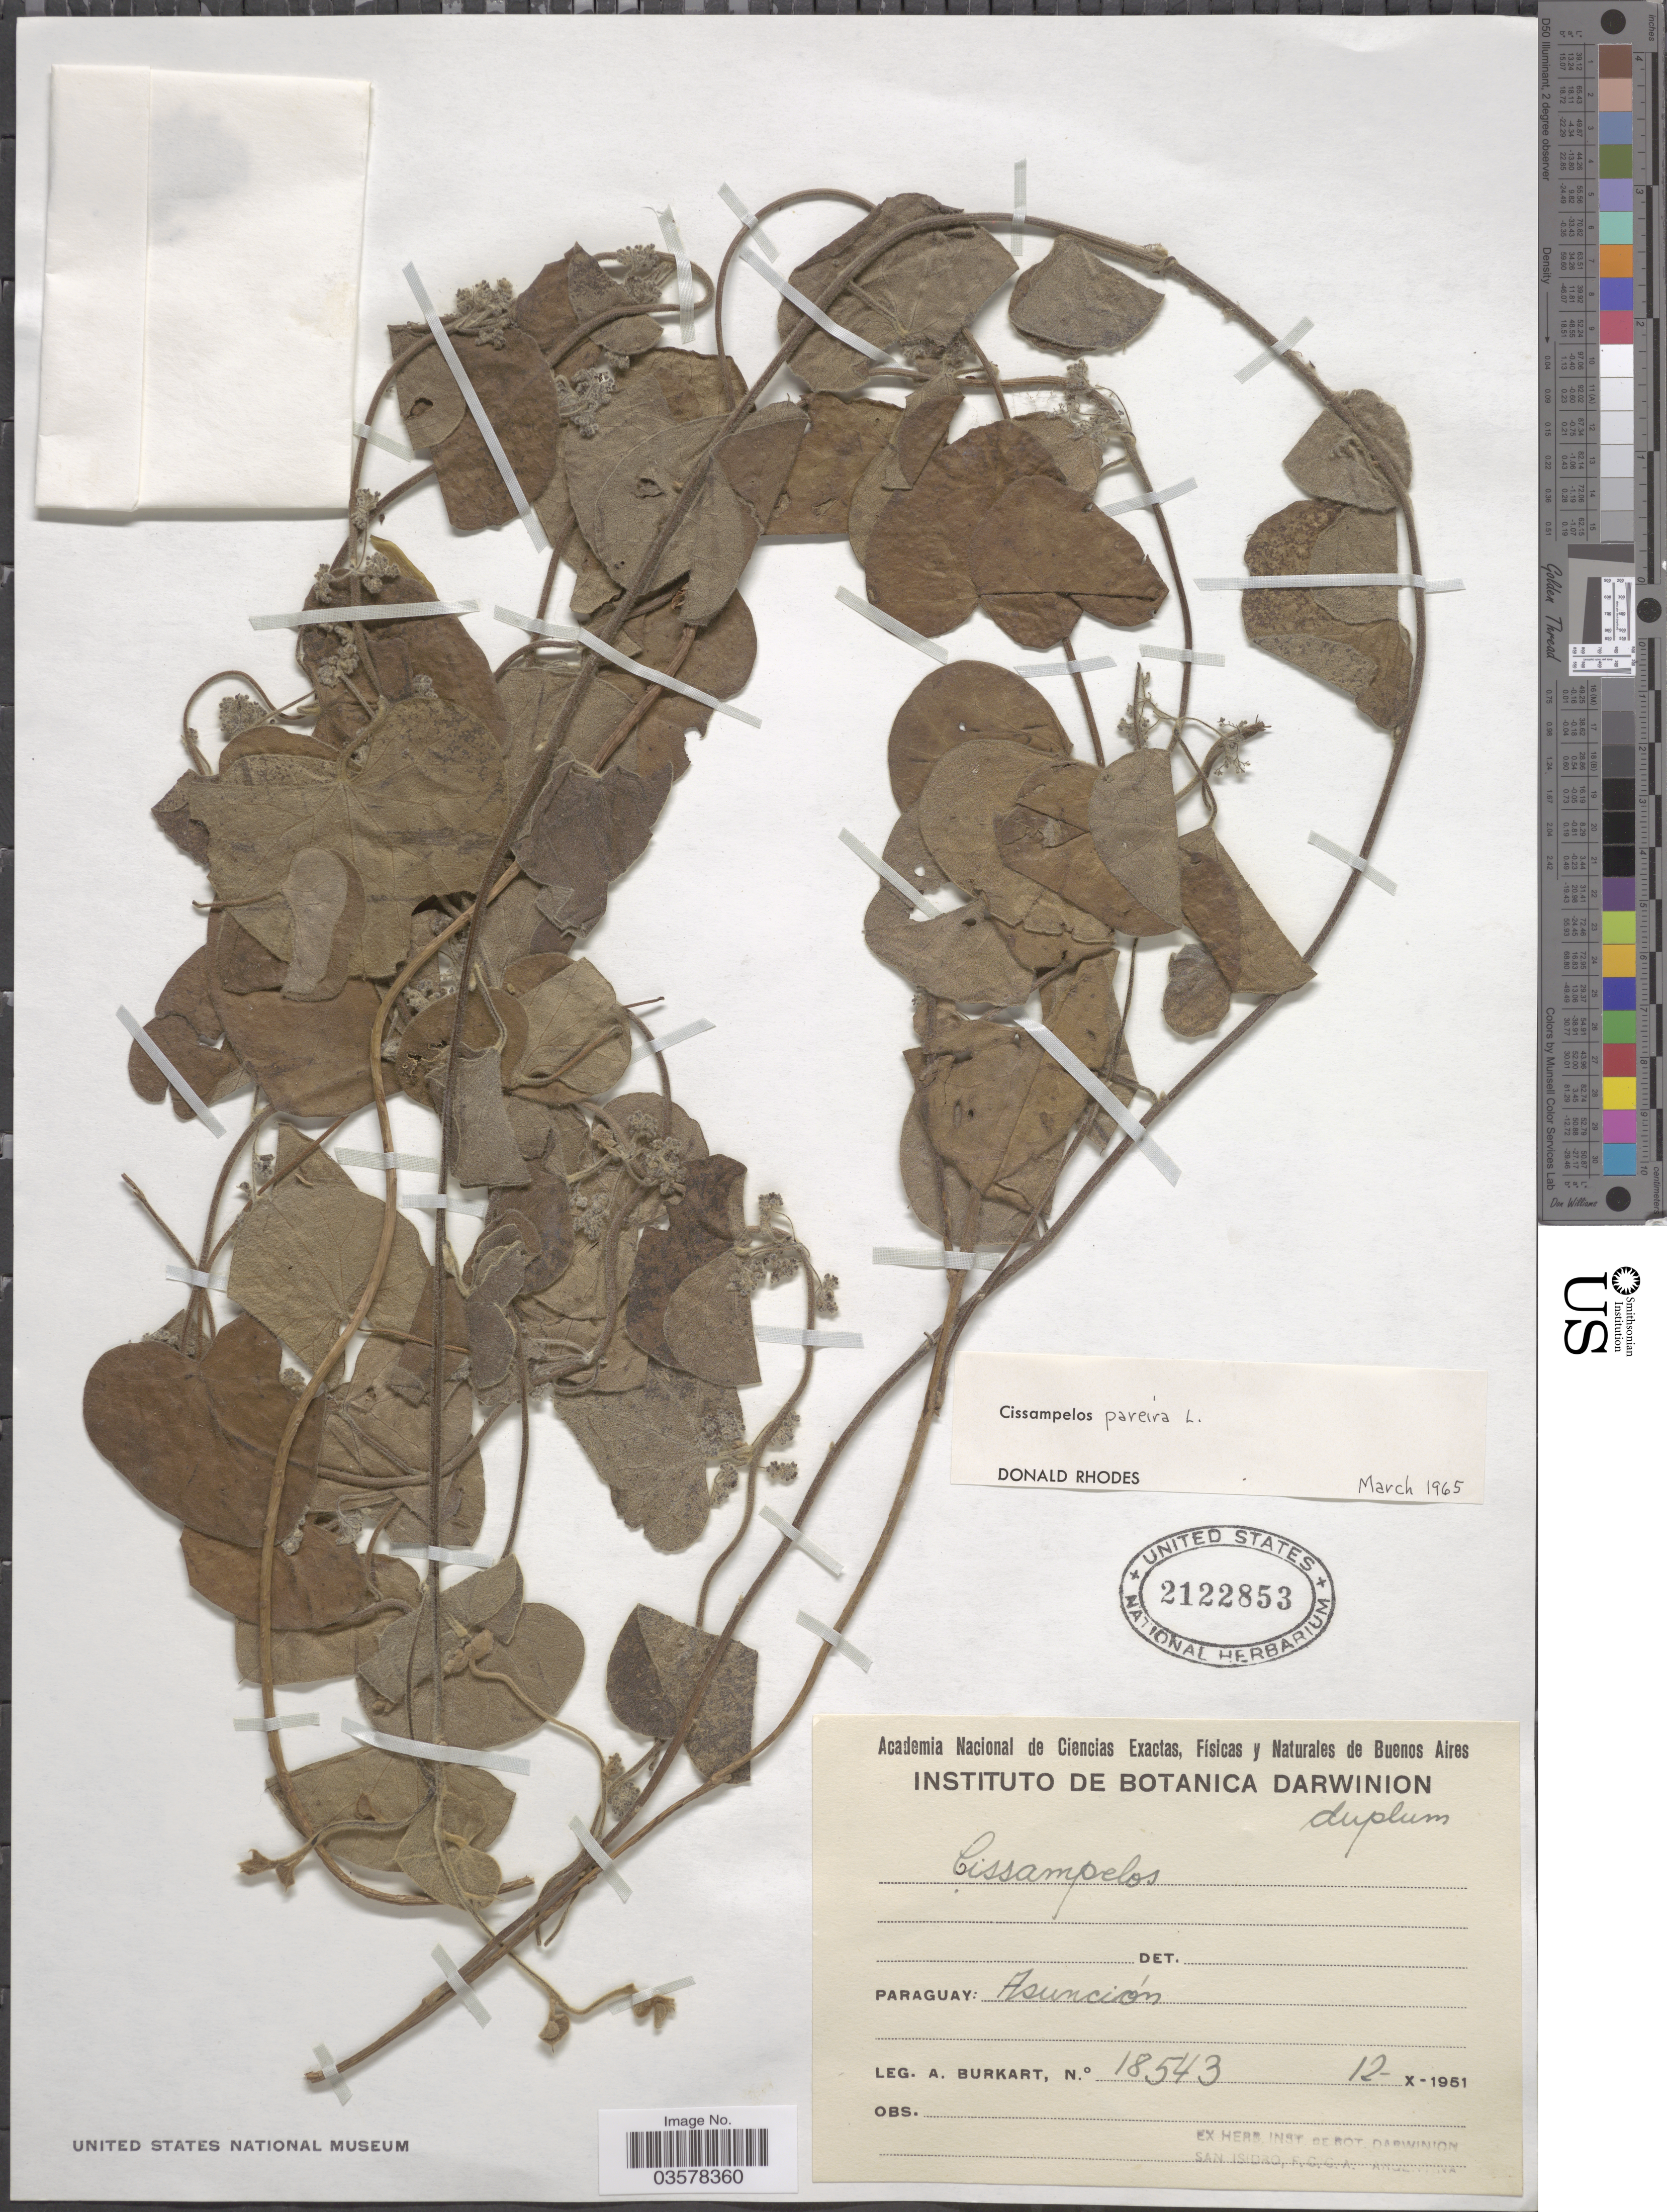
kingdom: Plantae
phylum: Tracheophyta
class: Magnoliopsida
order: Ranunculales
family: Menispermaceae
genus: Cissampelos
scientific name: Cissampelos pareira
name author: L.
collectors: A. E. Burkart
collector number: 18543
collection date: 1951-10-12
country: Paraguay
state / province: Asuncion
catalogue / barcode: US 2122853